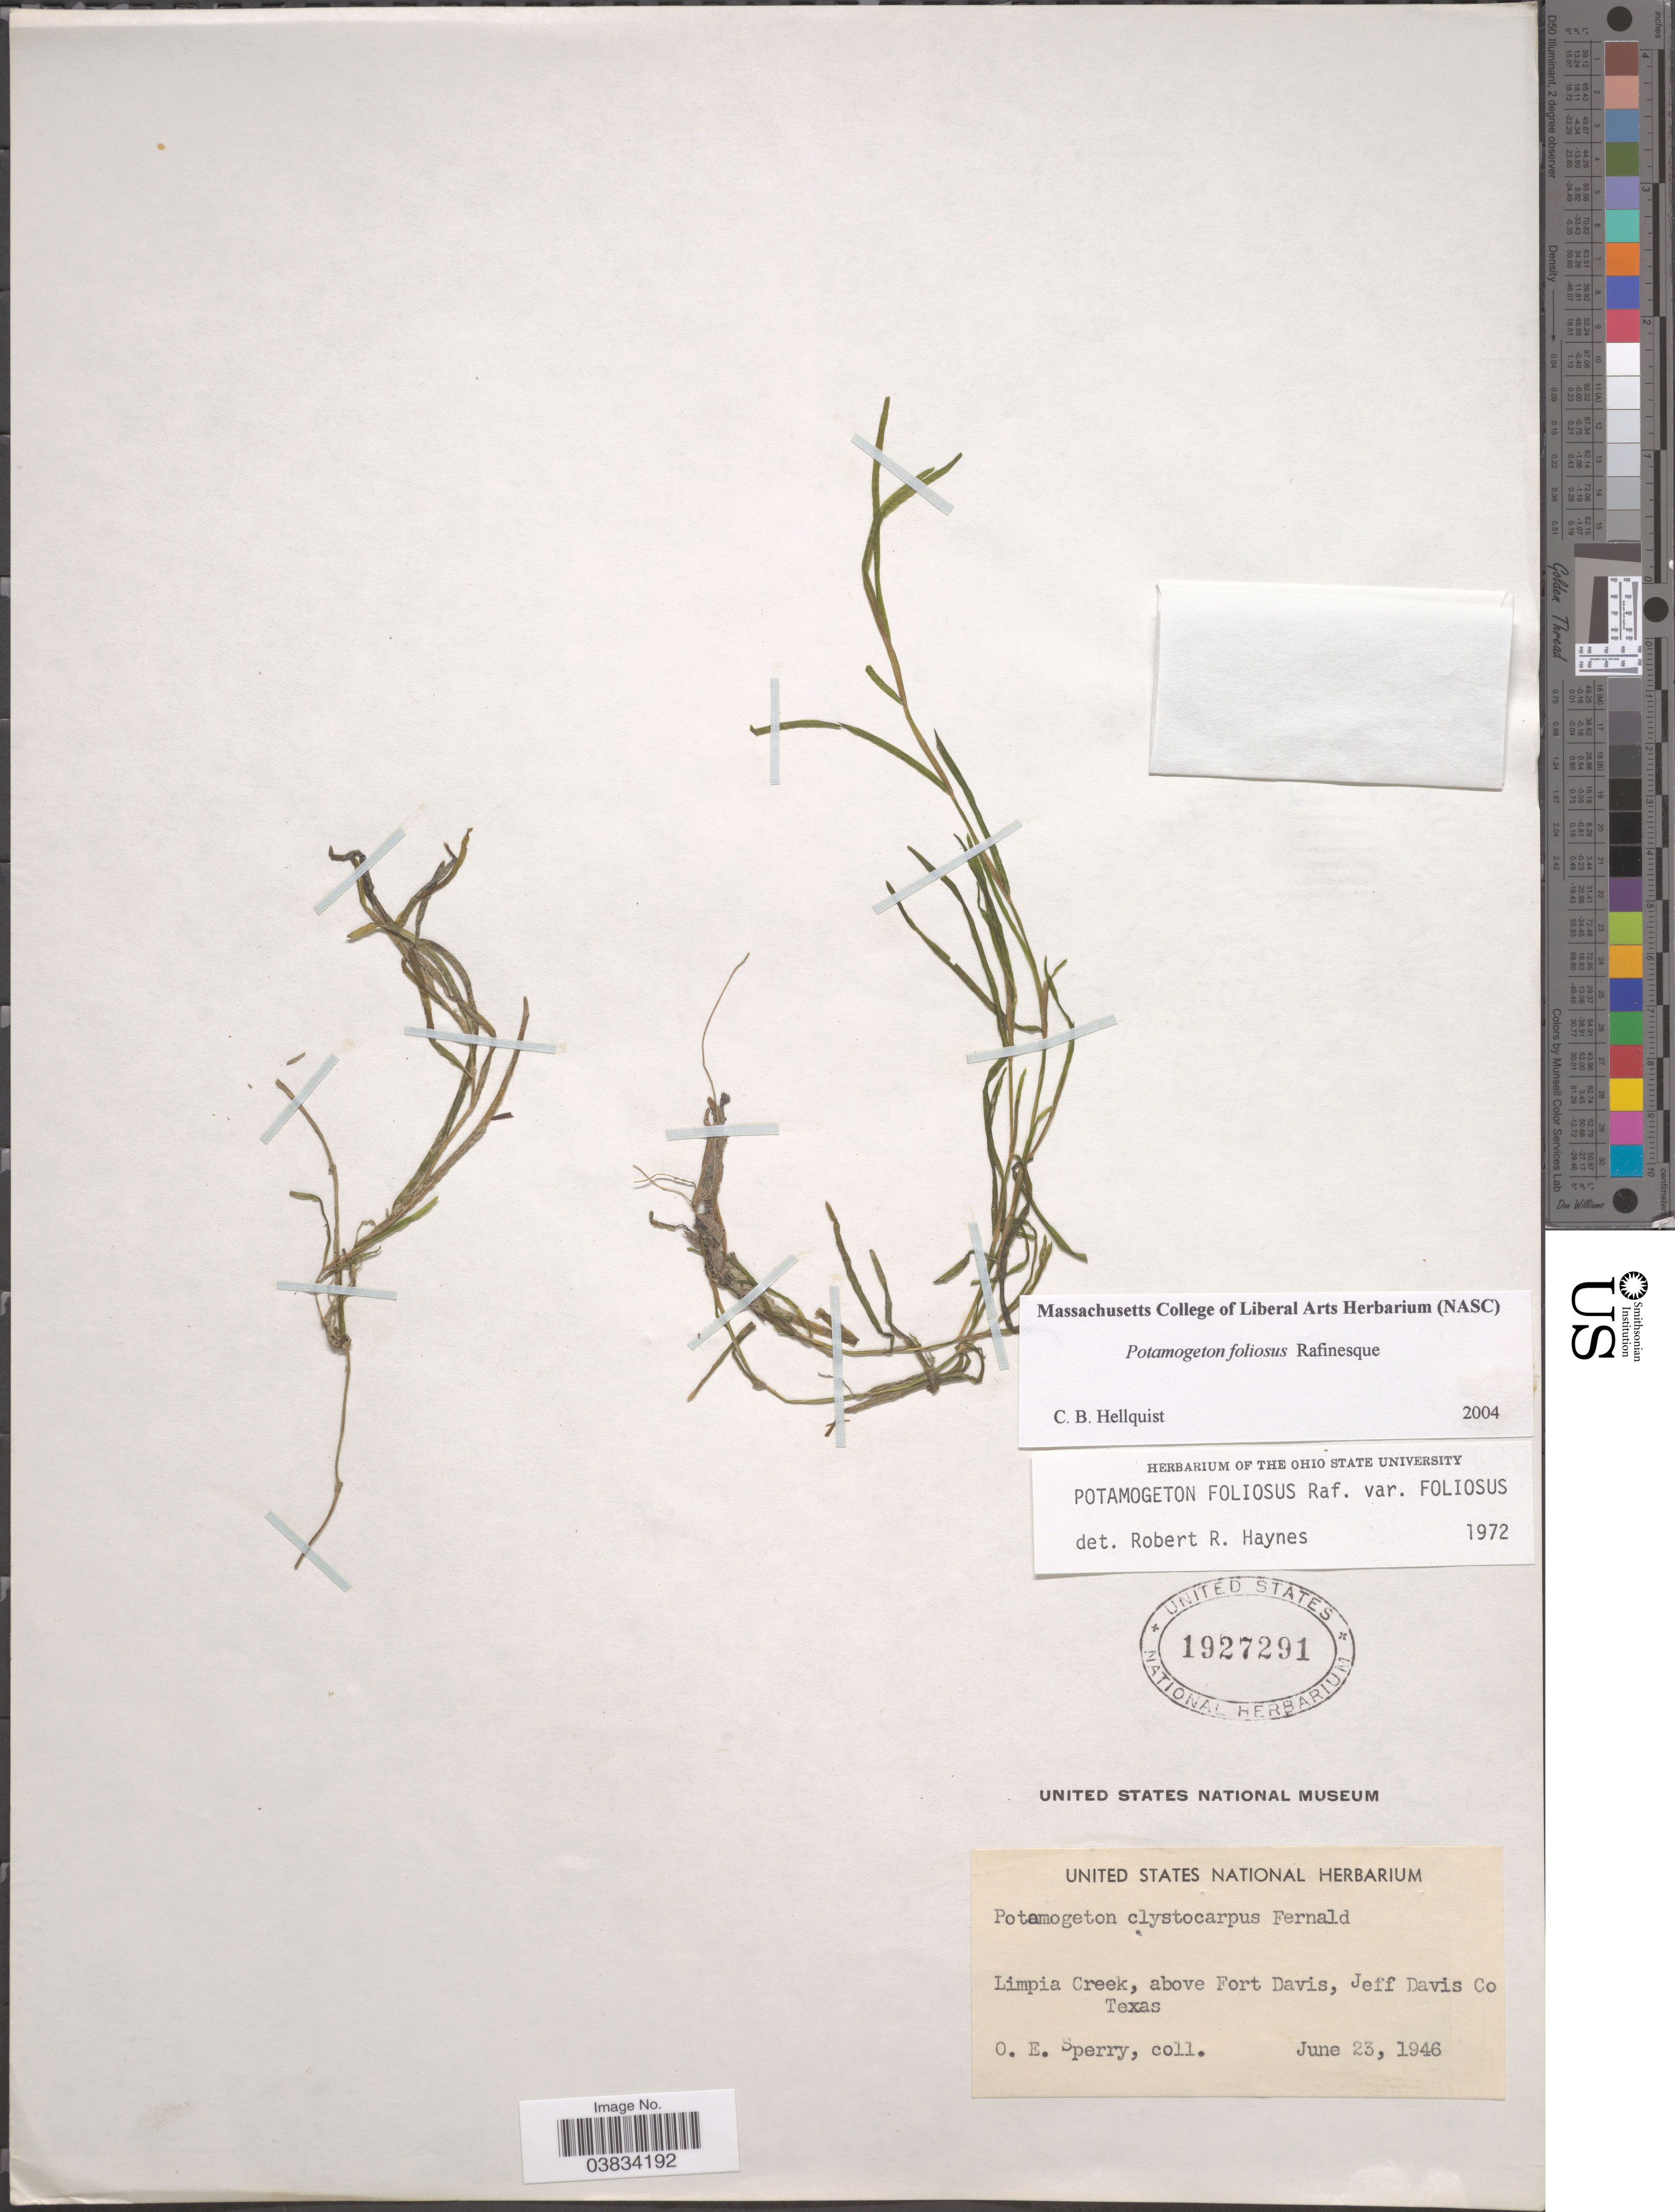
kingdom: Plantae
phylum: Tracheophyta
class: Liliopsida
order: Alismatales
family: Potamogetonaceae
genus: Potamogeton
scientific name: Potamogeton foliosus var. foliosus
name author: Raf.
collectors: O. E. Sperry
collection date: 1946-06-23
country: United States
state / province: Texas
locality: Limpia Creek, above Fort Davis, Jeff Davis Co.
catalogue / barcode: US 1927291